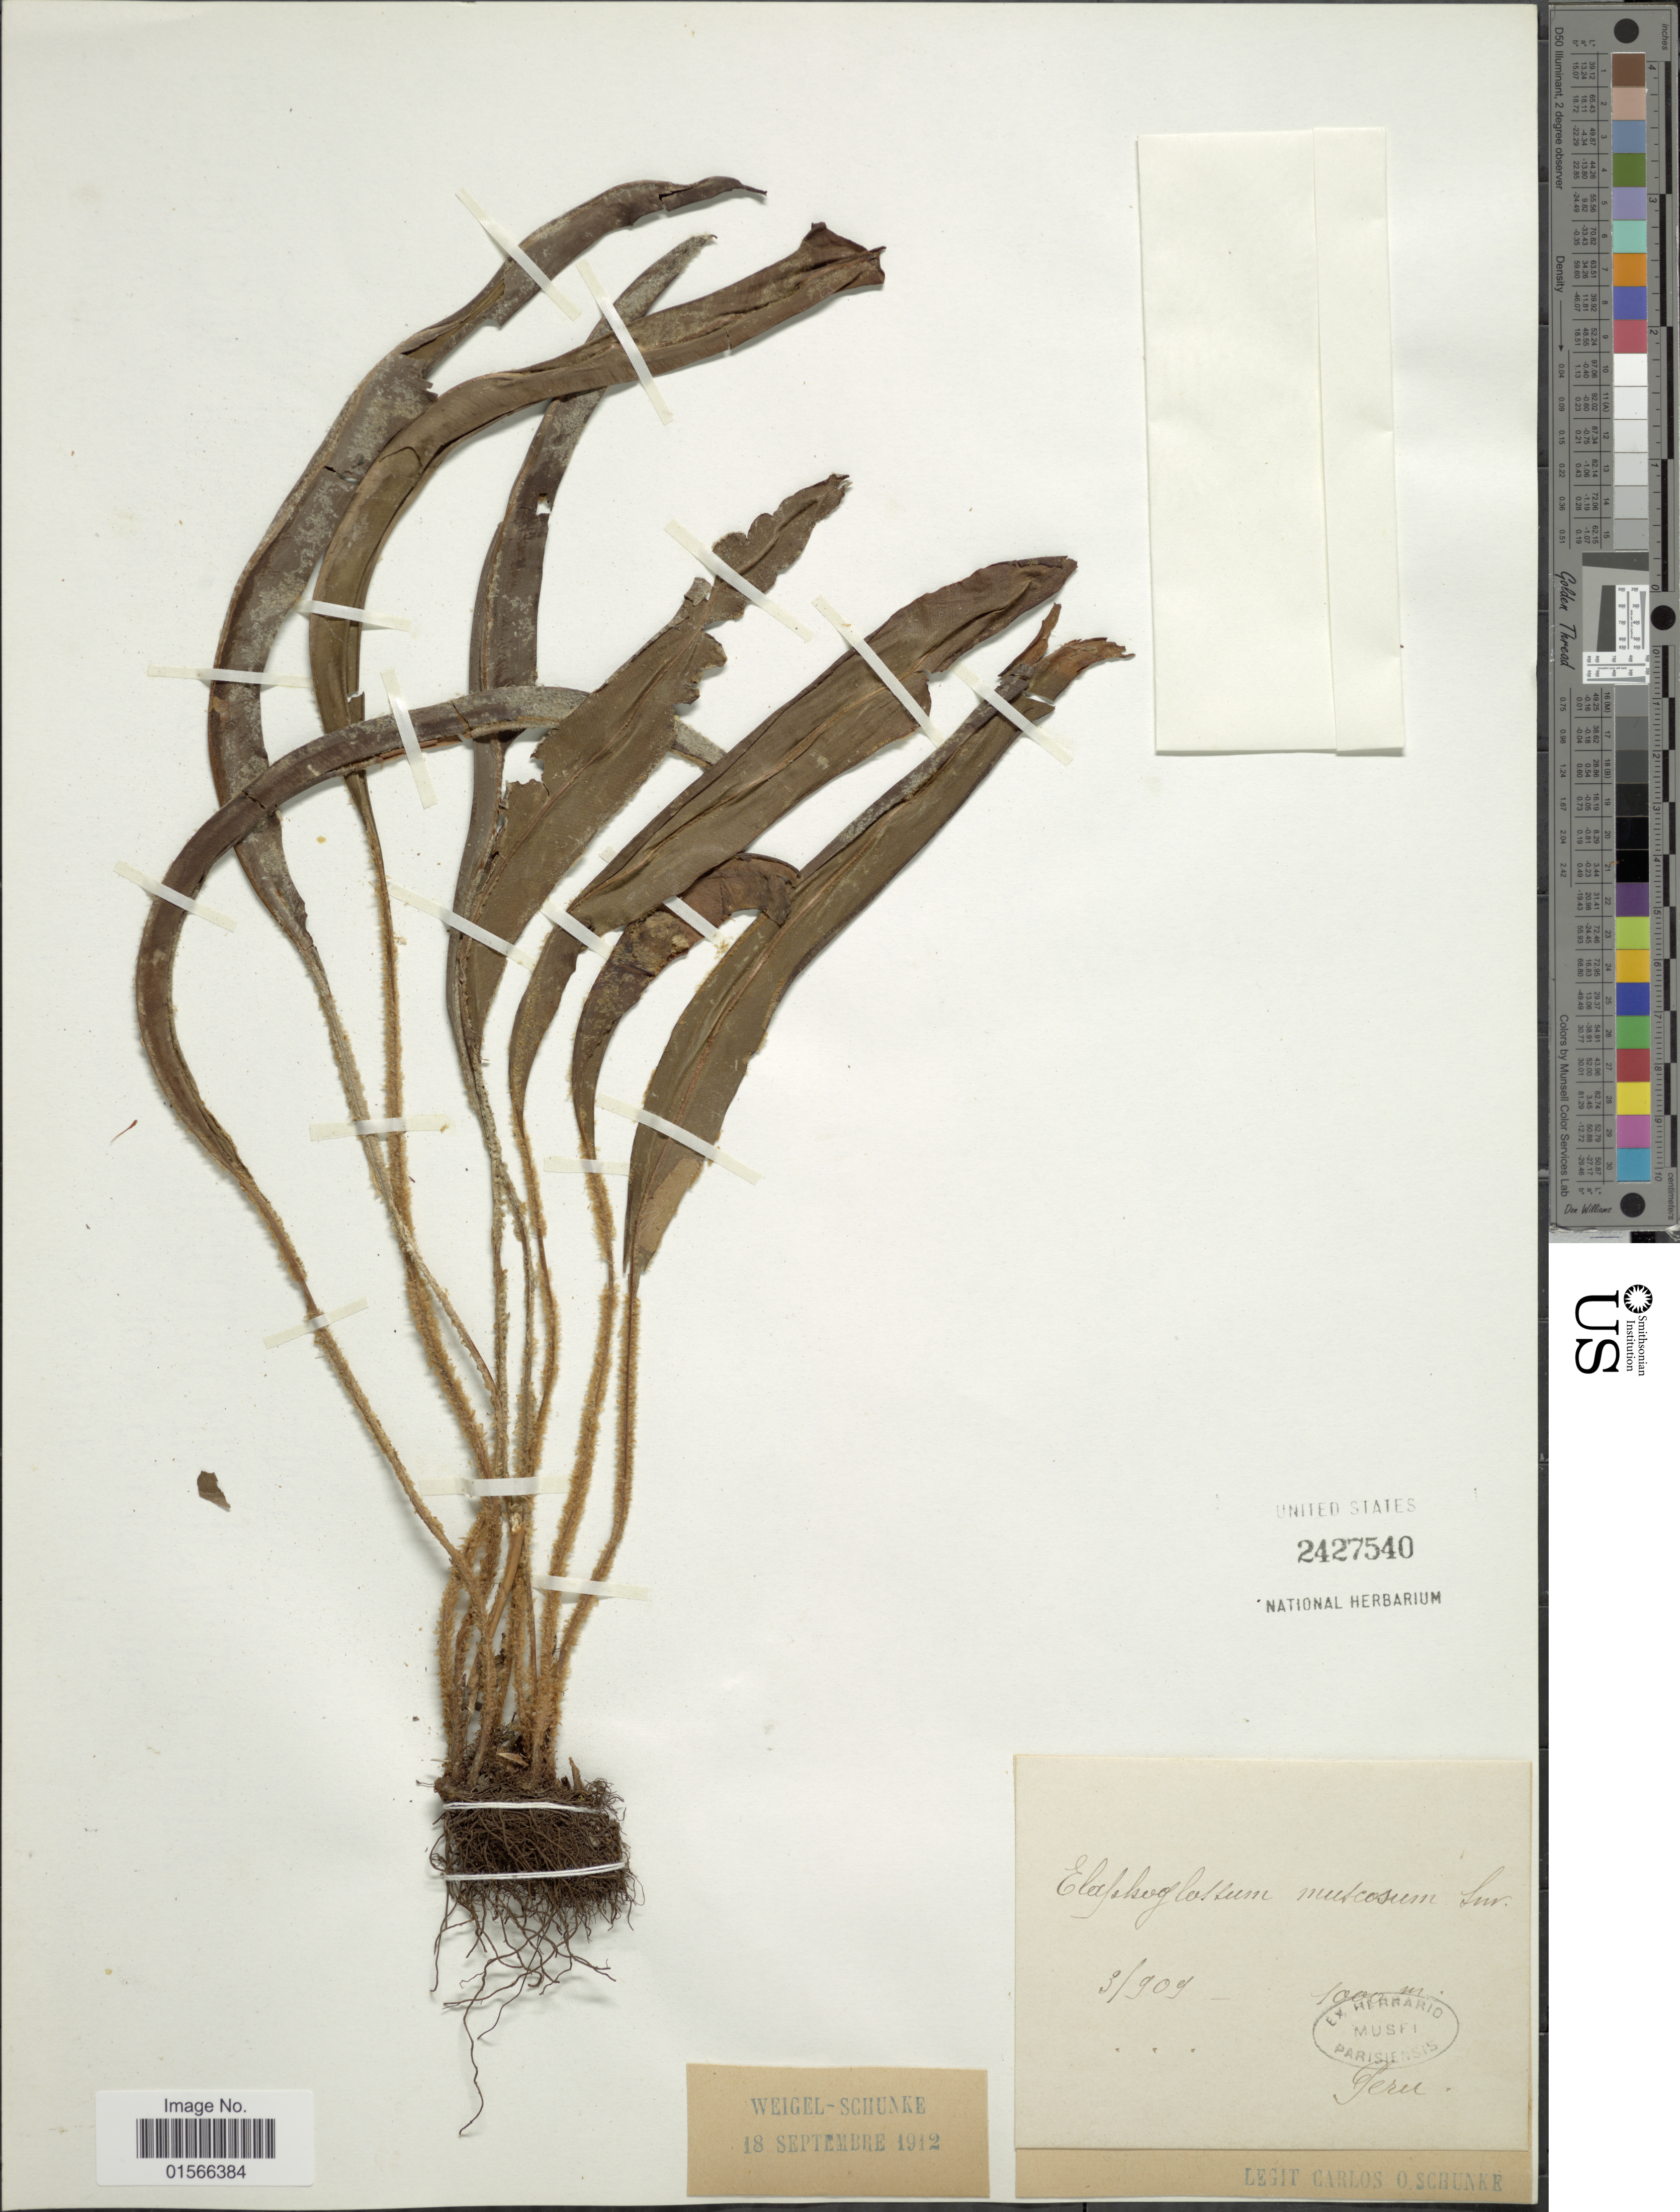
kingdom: Plantae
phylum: Tracheophyta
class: Polypodiopsida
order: Polypodiales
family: Dryopteridaceae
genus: Elaphoglossum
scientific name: Elaphoglossum denticulatum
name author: Ruiz & Pav.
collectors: C. Schunke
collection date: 1909-03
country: Peru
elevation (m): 1000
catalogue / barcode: US 2427540